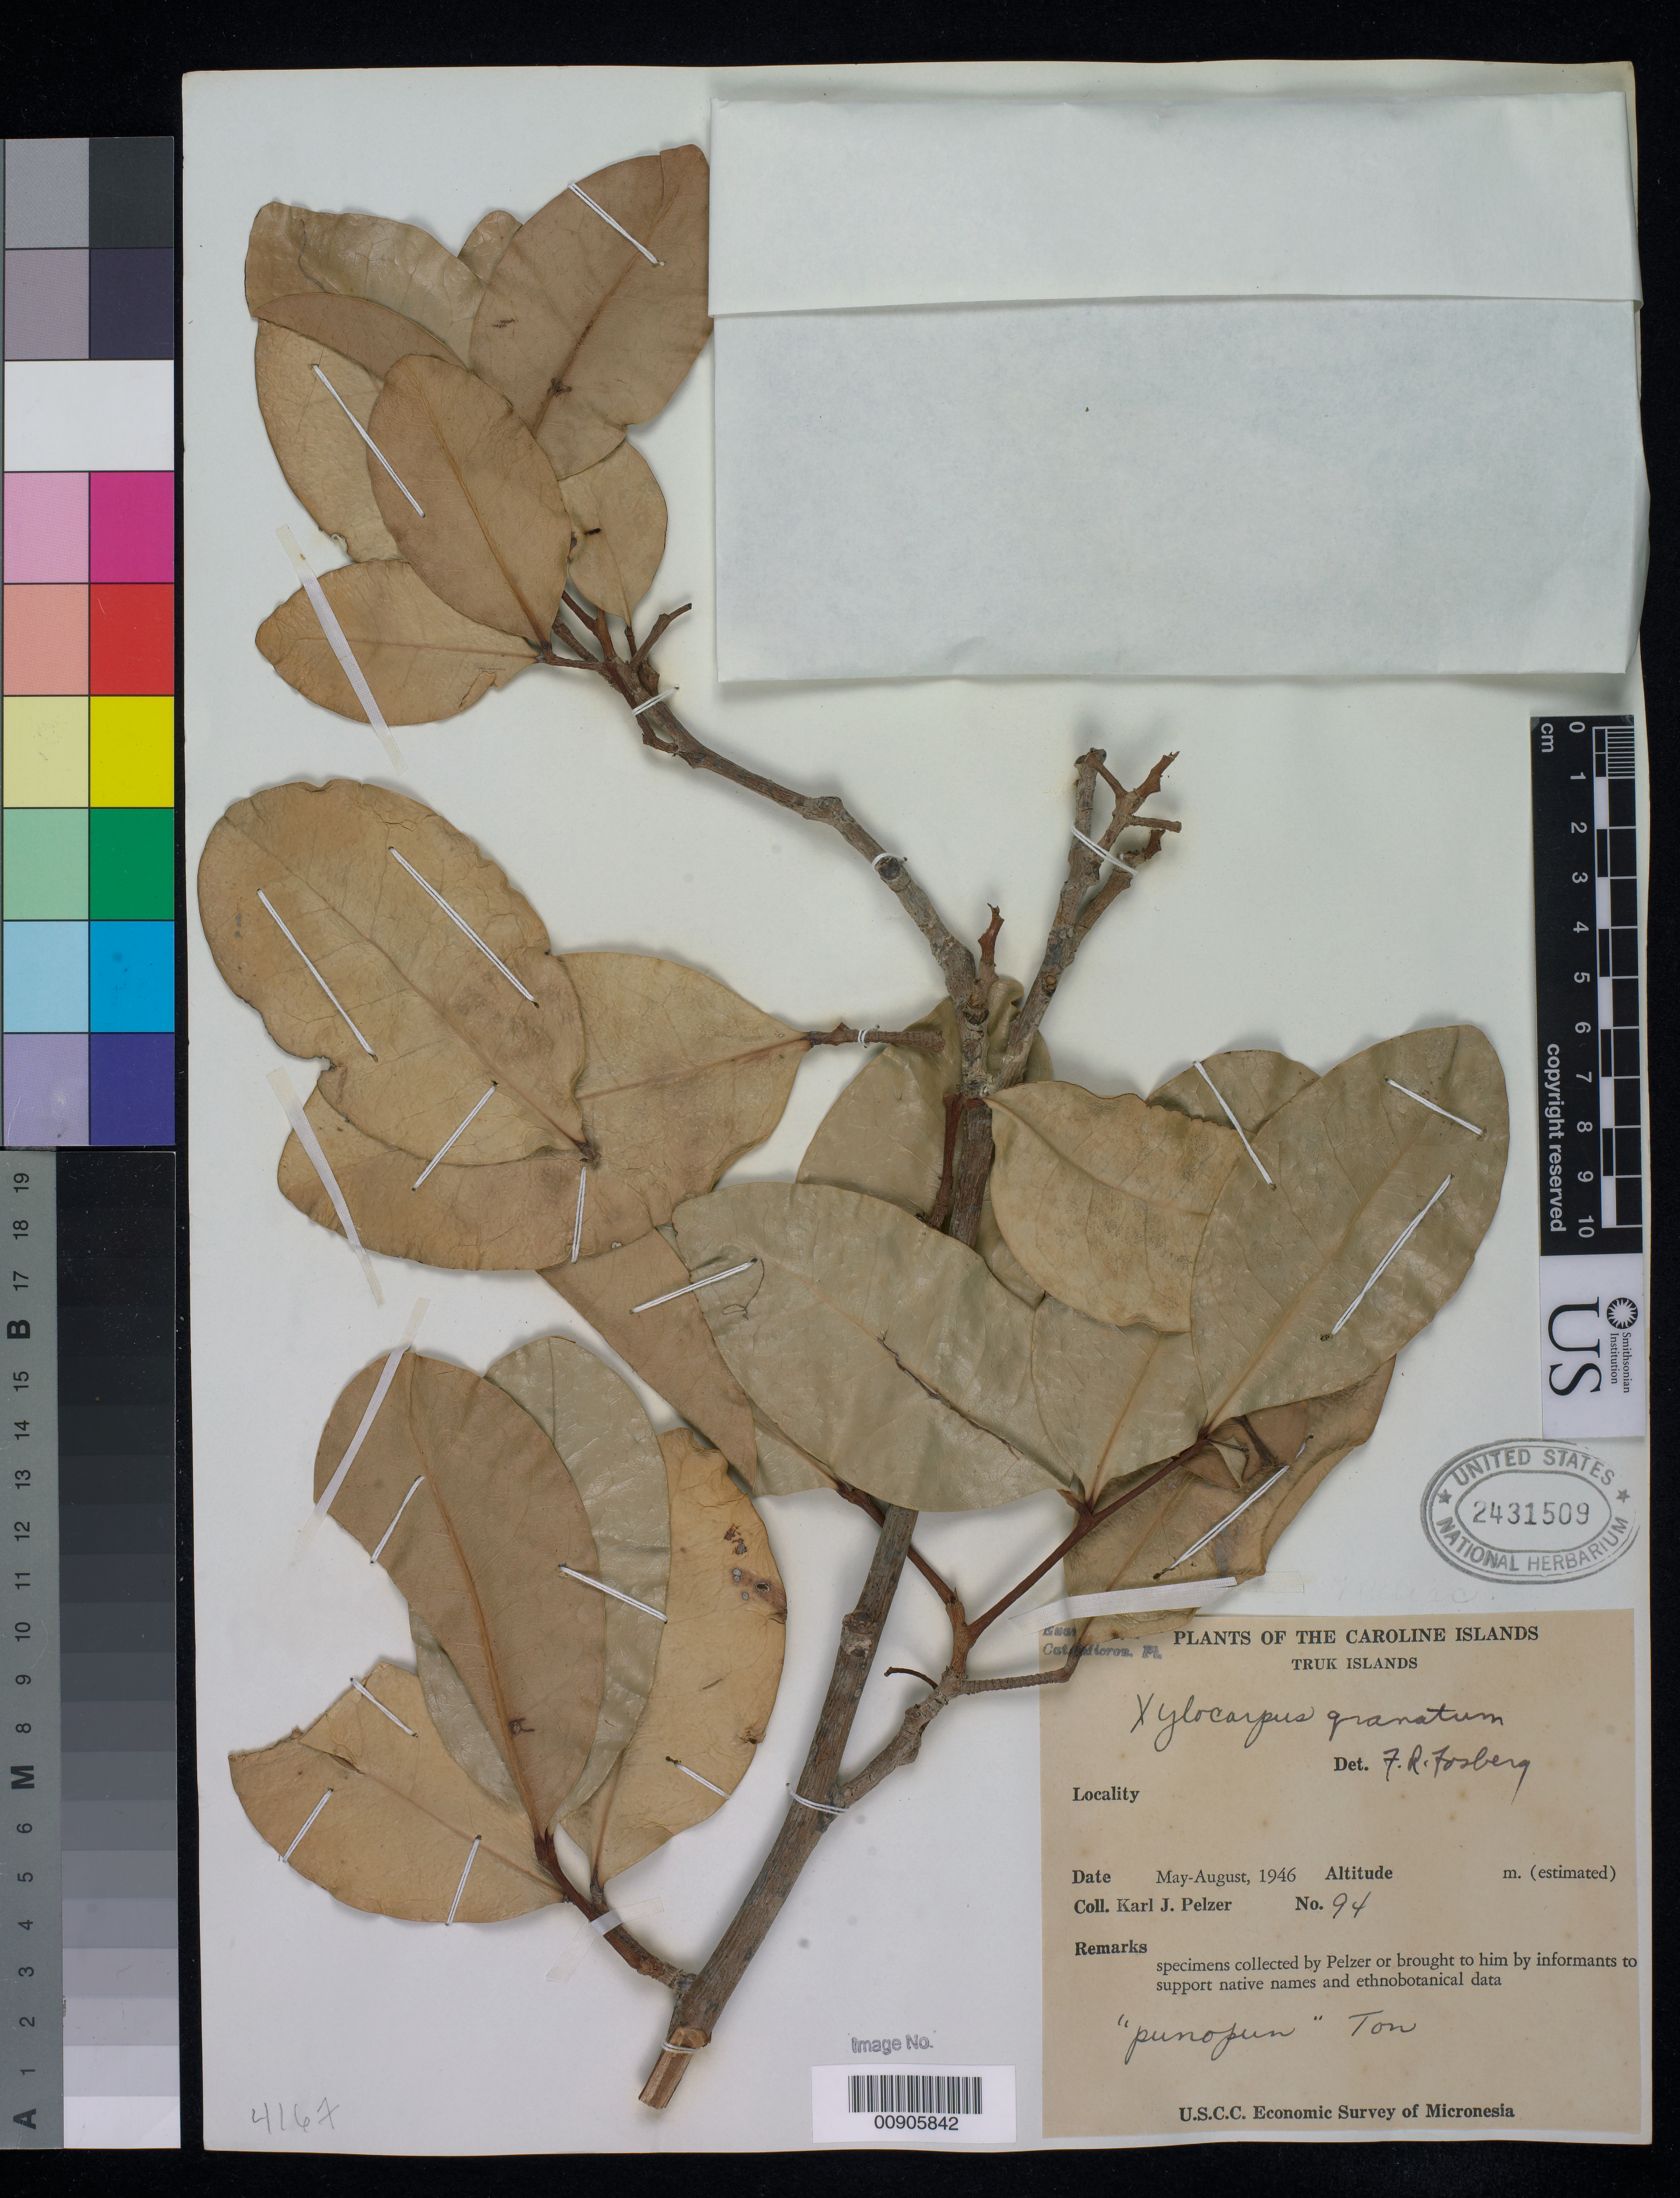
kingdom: Plantae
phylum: Tracheophyta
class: Magnoliopsida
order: Sapindales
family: Meliaceae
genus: Xylocarpus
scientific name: Xylocarpus granatum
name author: J. Koenig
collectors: K. J. Pelzer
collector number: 94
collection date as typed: May 1946 to Aug 1946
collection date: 1946-05/1946-08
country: Palau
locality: Palau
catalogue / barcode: US 2431509